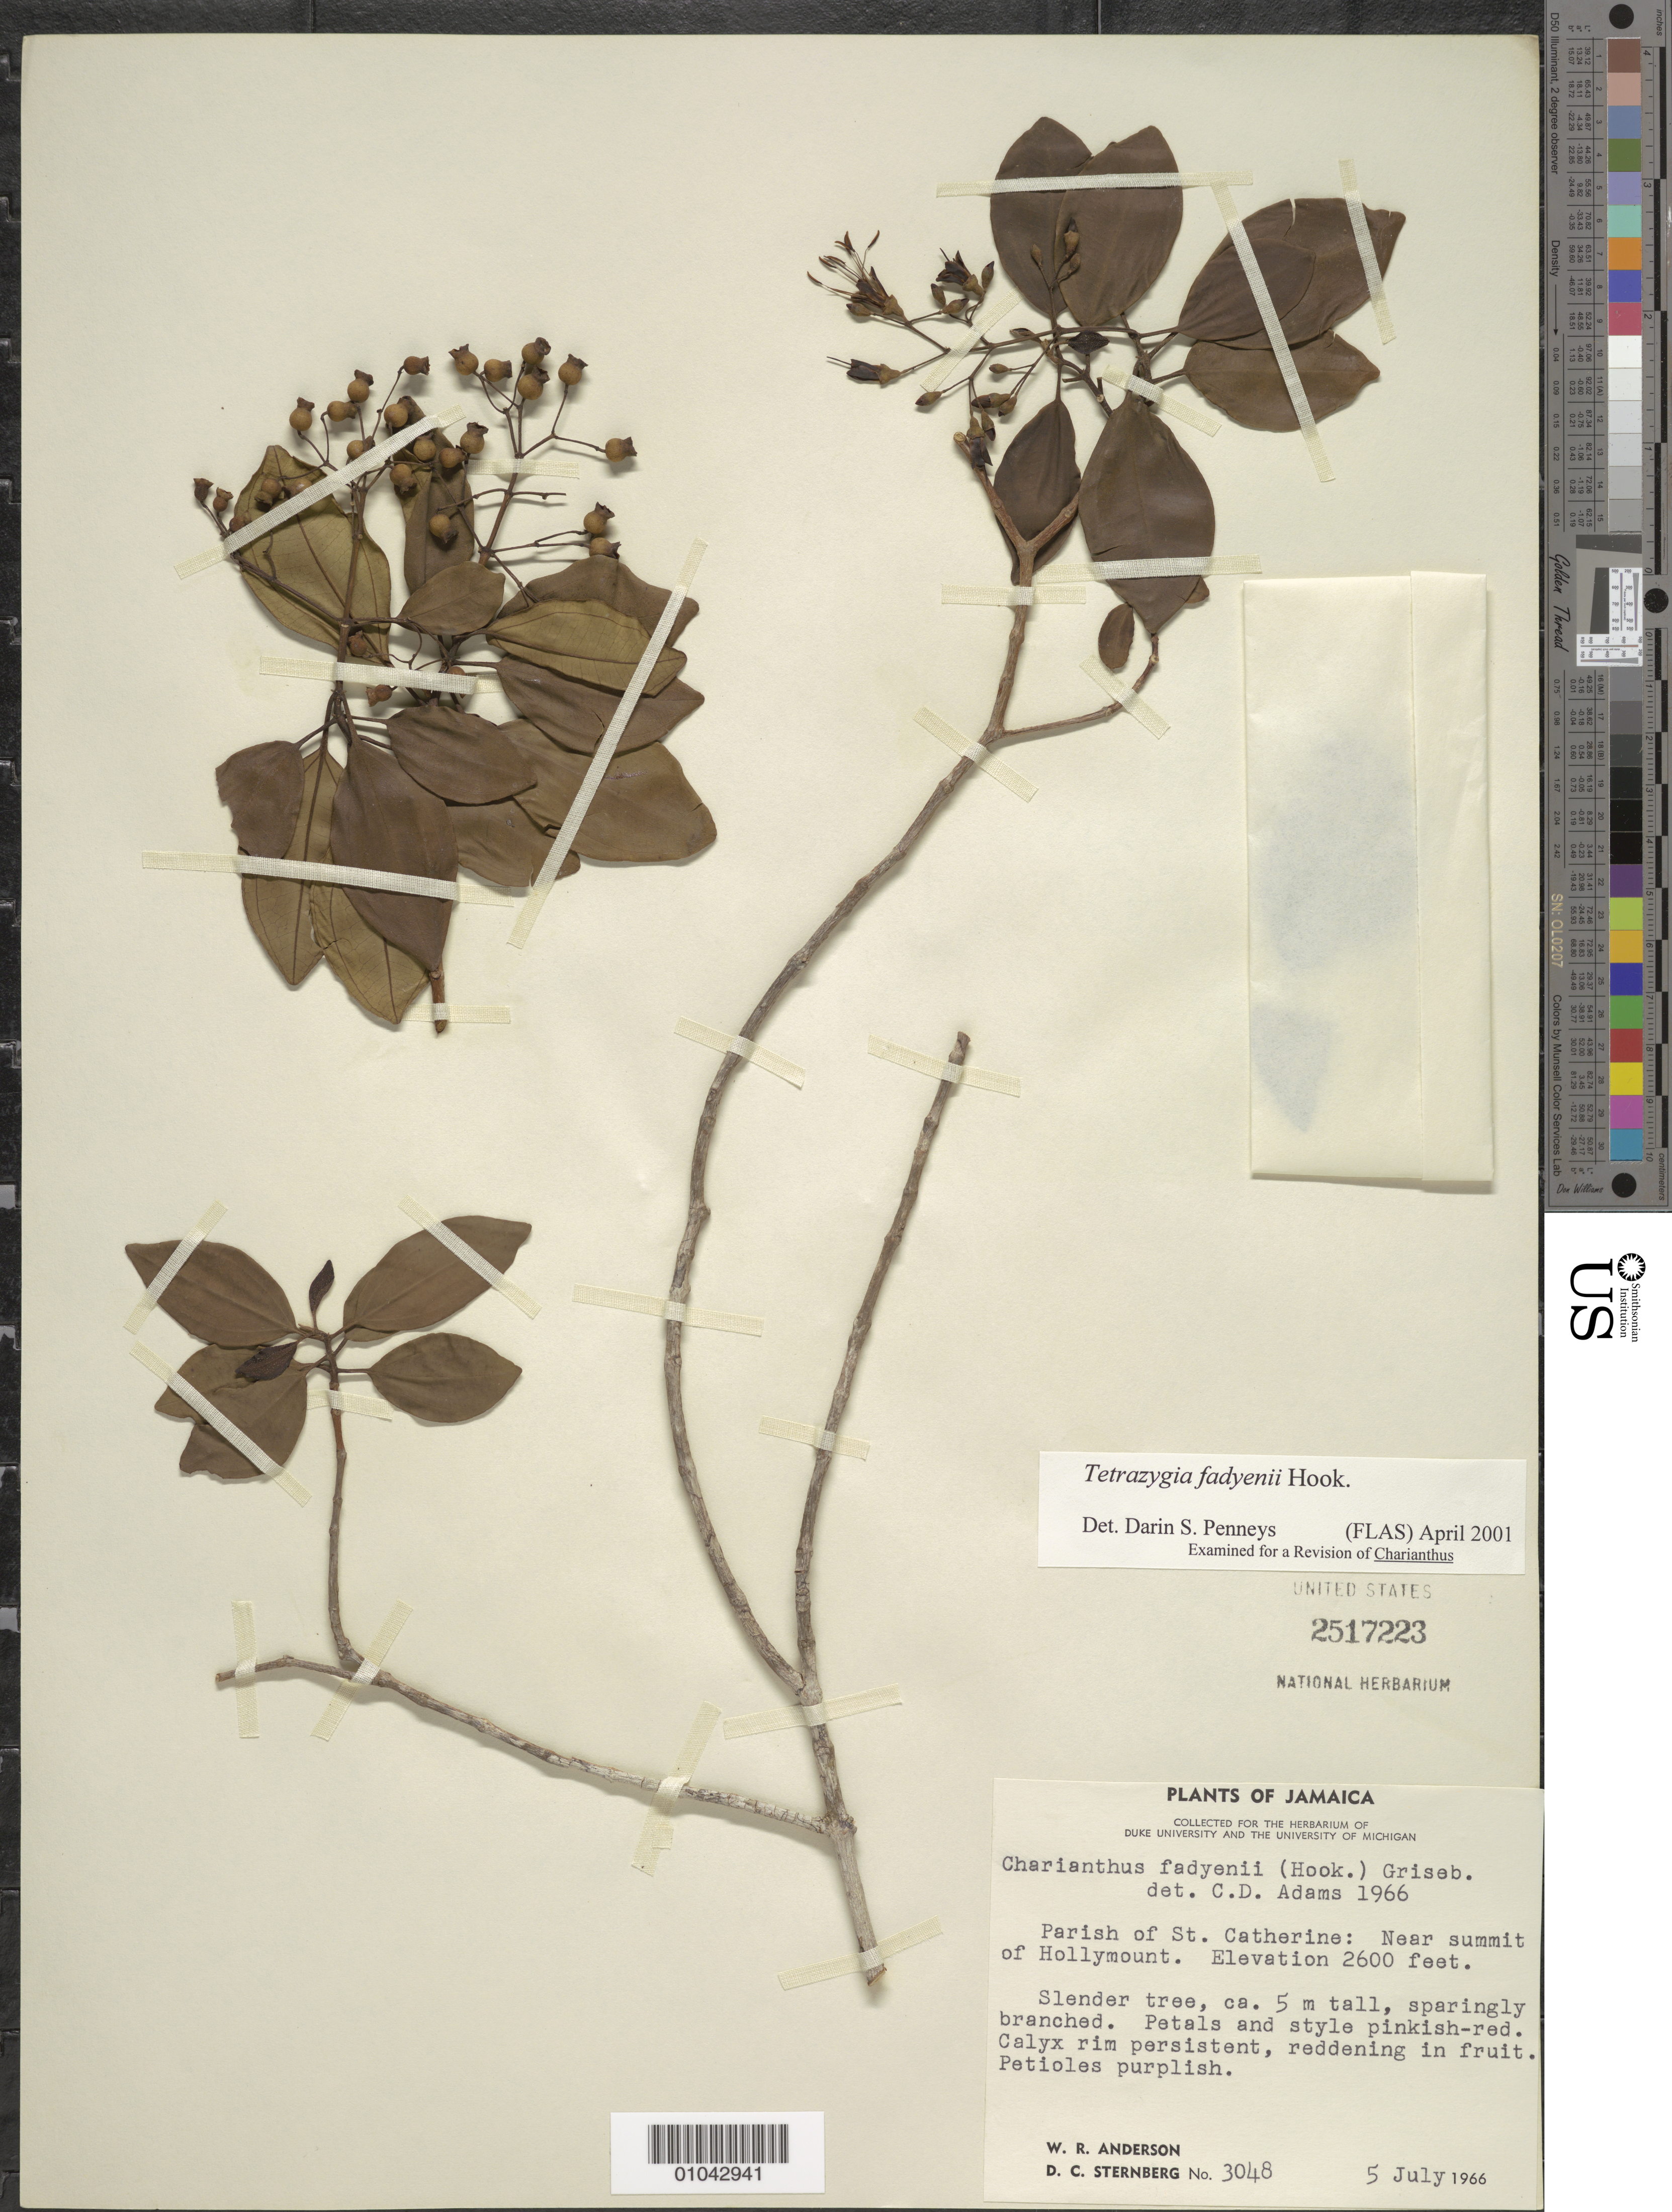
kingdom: Plantae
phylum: Tracheophyta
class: Magnoliopsida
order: Myrtales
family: Melastomataceae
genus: Tetrazygia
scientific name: Tetrazygia fadyenii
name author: Hook.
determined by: Penneys, D. S.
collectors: W. R. Anderson & D. Sternberg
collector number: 3048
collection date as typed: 05 Jul 1966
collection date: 1966-07-05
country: Jamaica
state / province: Saint Catherine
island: Jamaica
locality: Hollymount, near summit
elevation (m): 792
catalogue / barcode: US 2517223